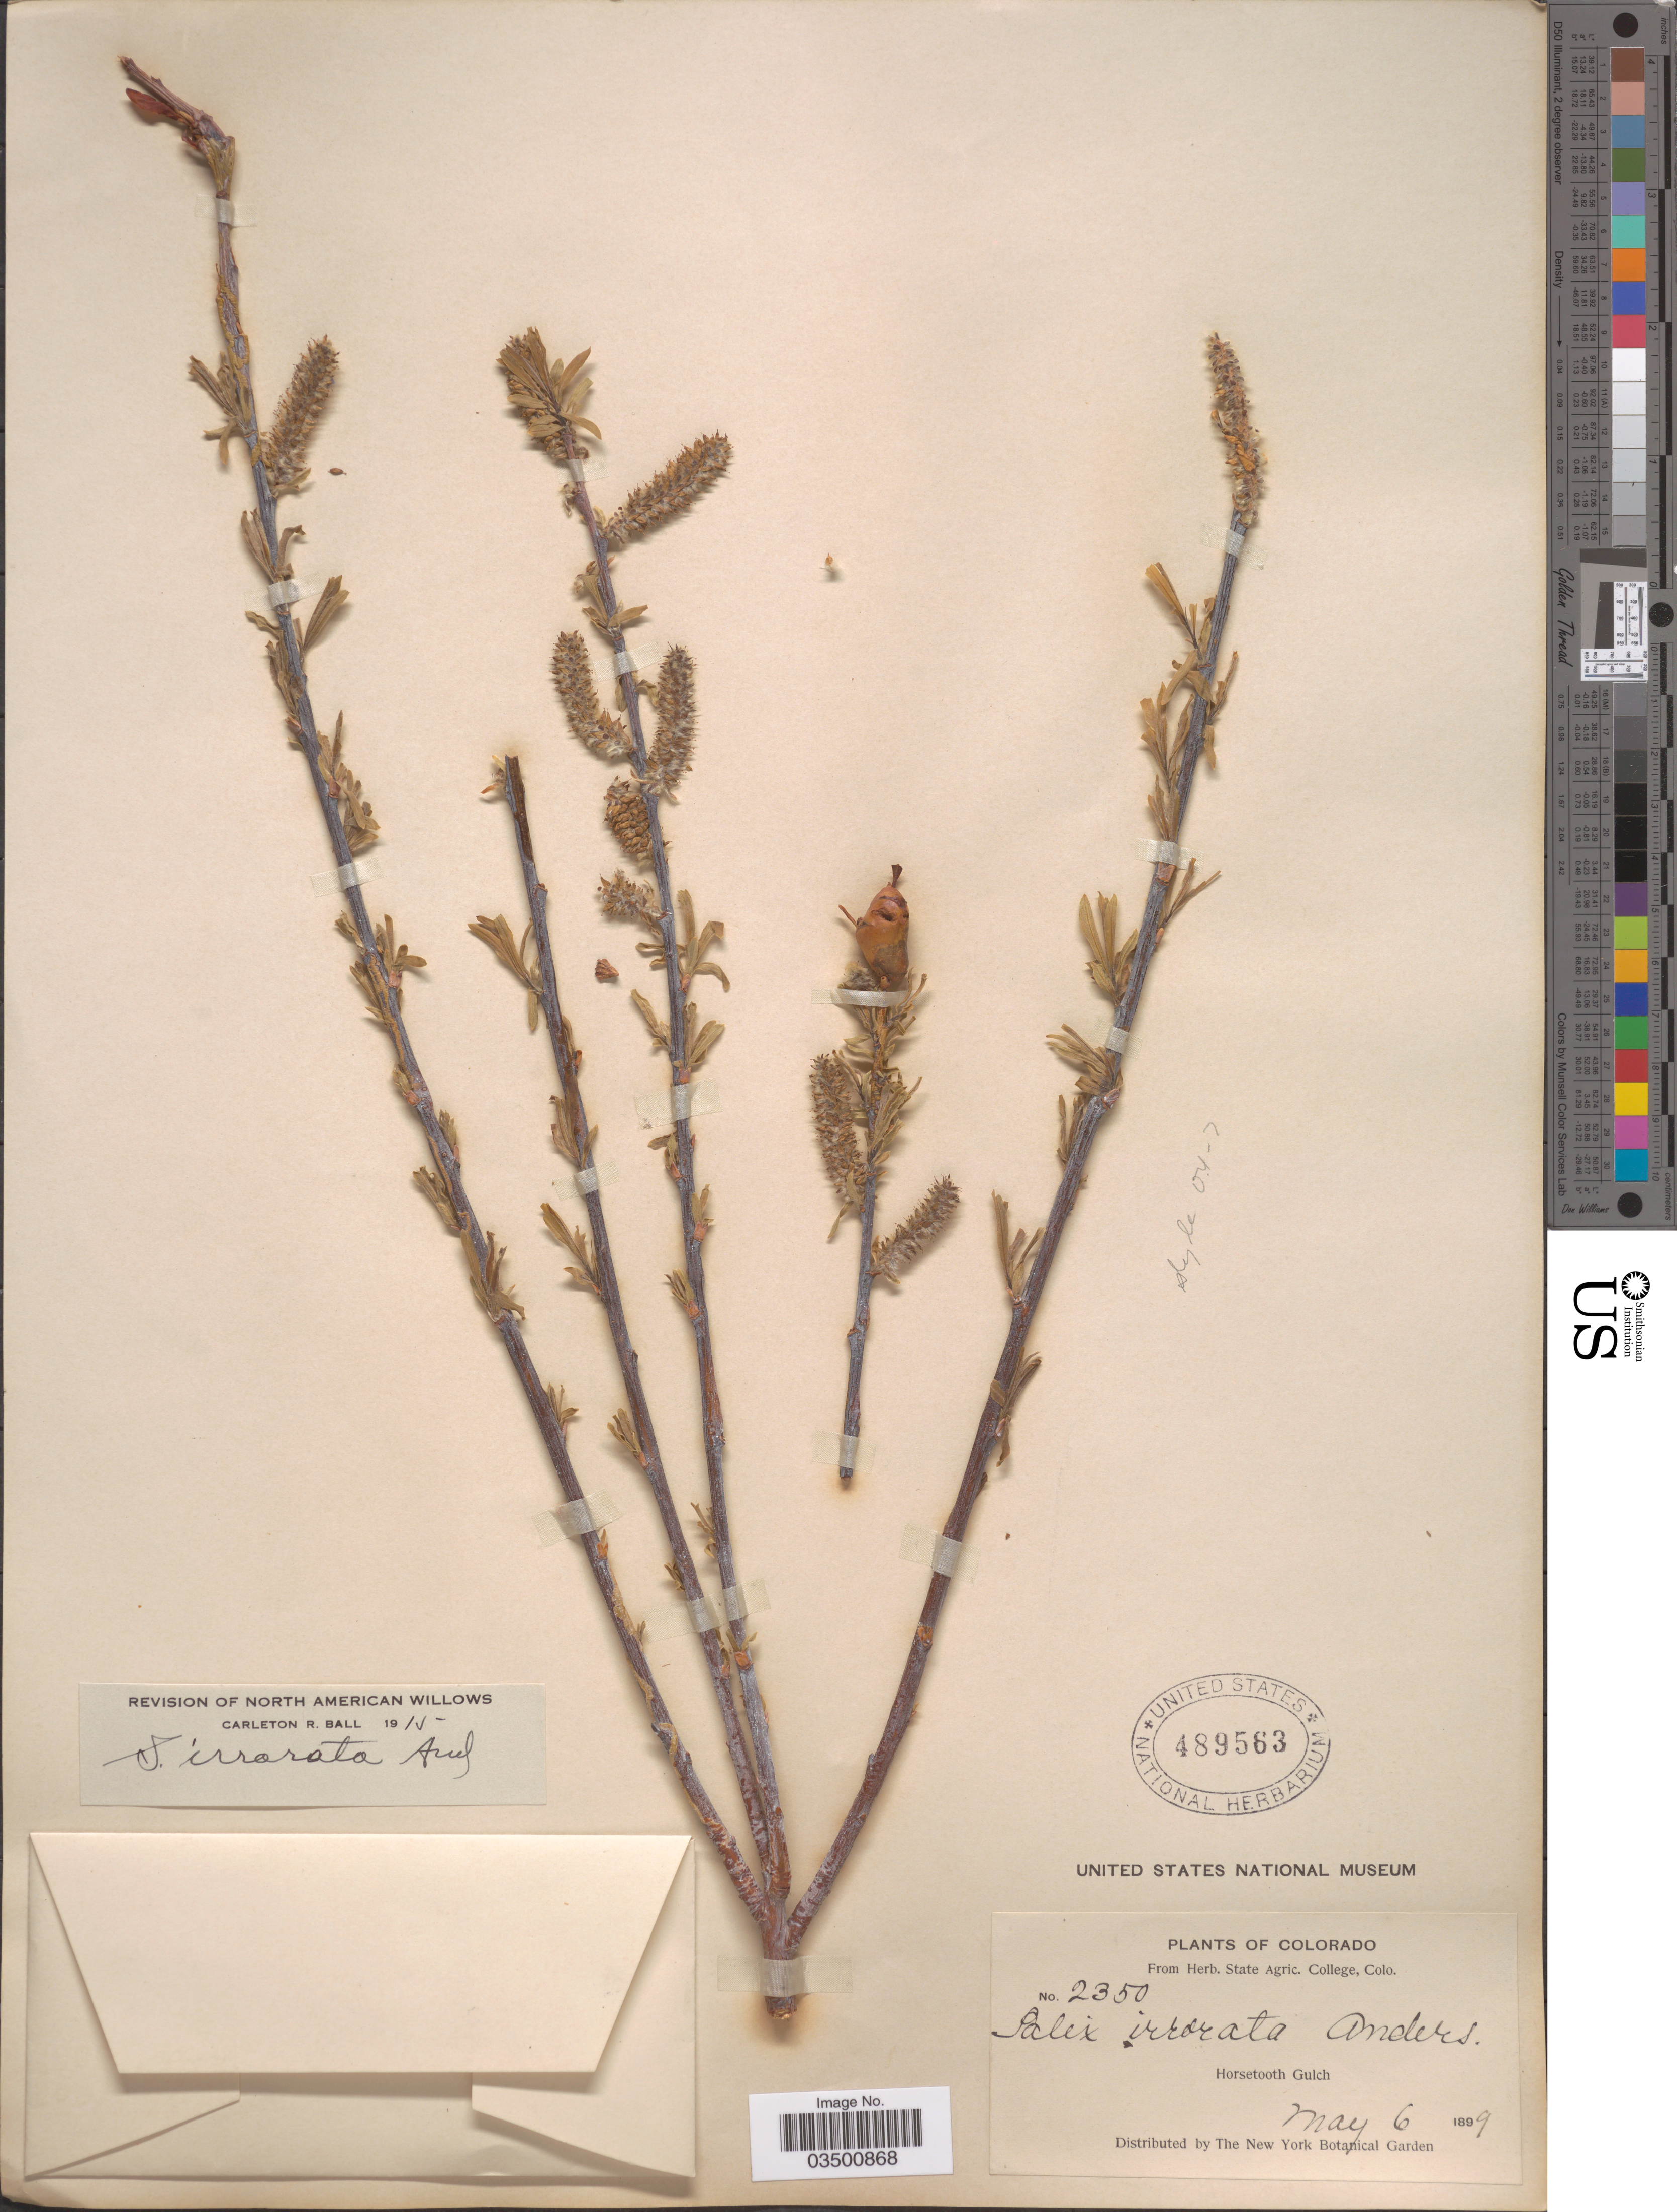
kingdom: Plantae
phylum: Tracheophyta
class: Magnoliopsida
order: Malpighiales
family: Salicaceae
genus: Salix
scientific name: Salix irrorata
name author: Andersson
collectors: ex herb. State Agric. College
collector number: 2350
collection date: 1899-05-06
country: United States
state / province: Colorado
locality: Horsetooth Gulch.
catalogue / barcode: US 489563